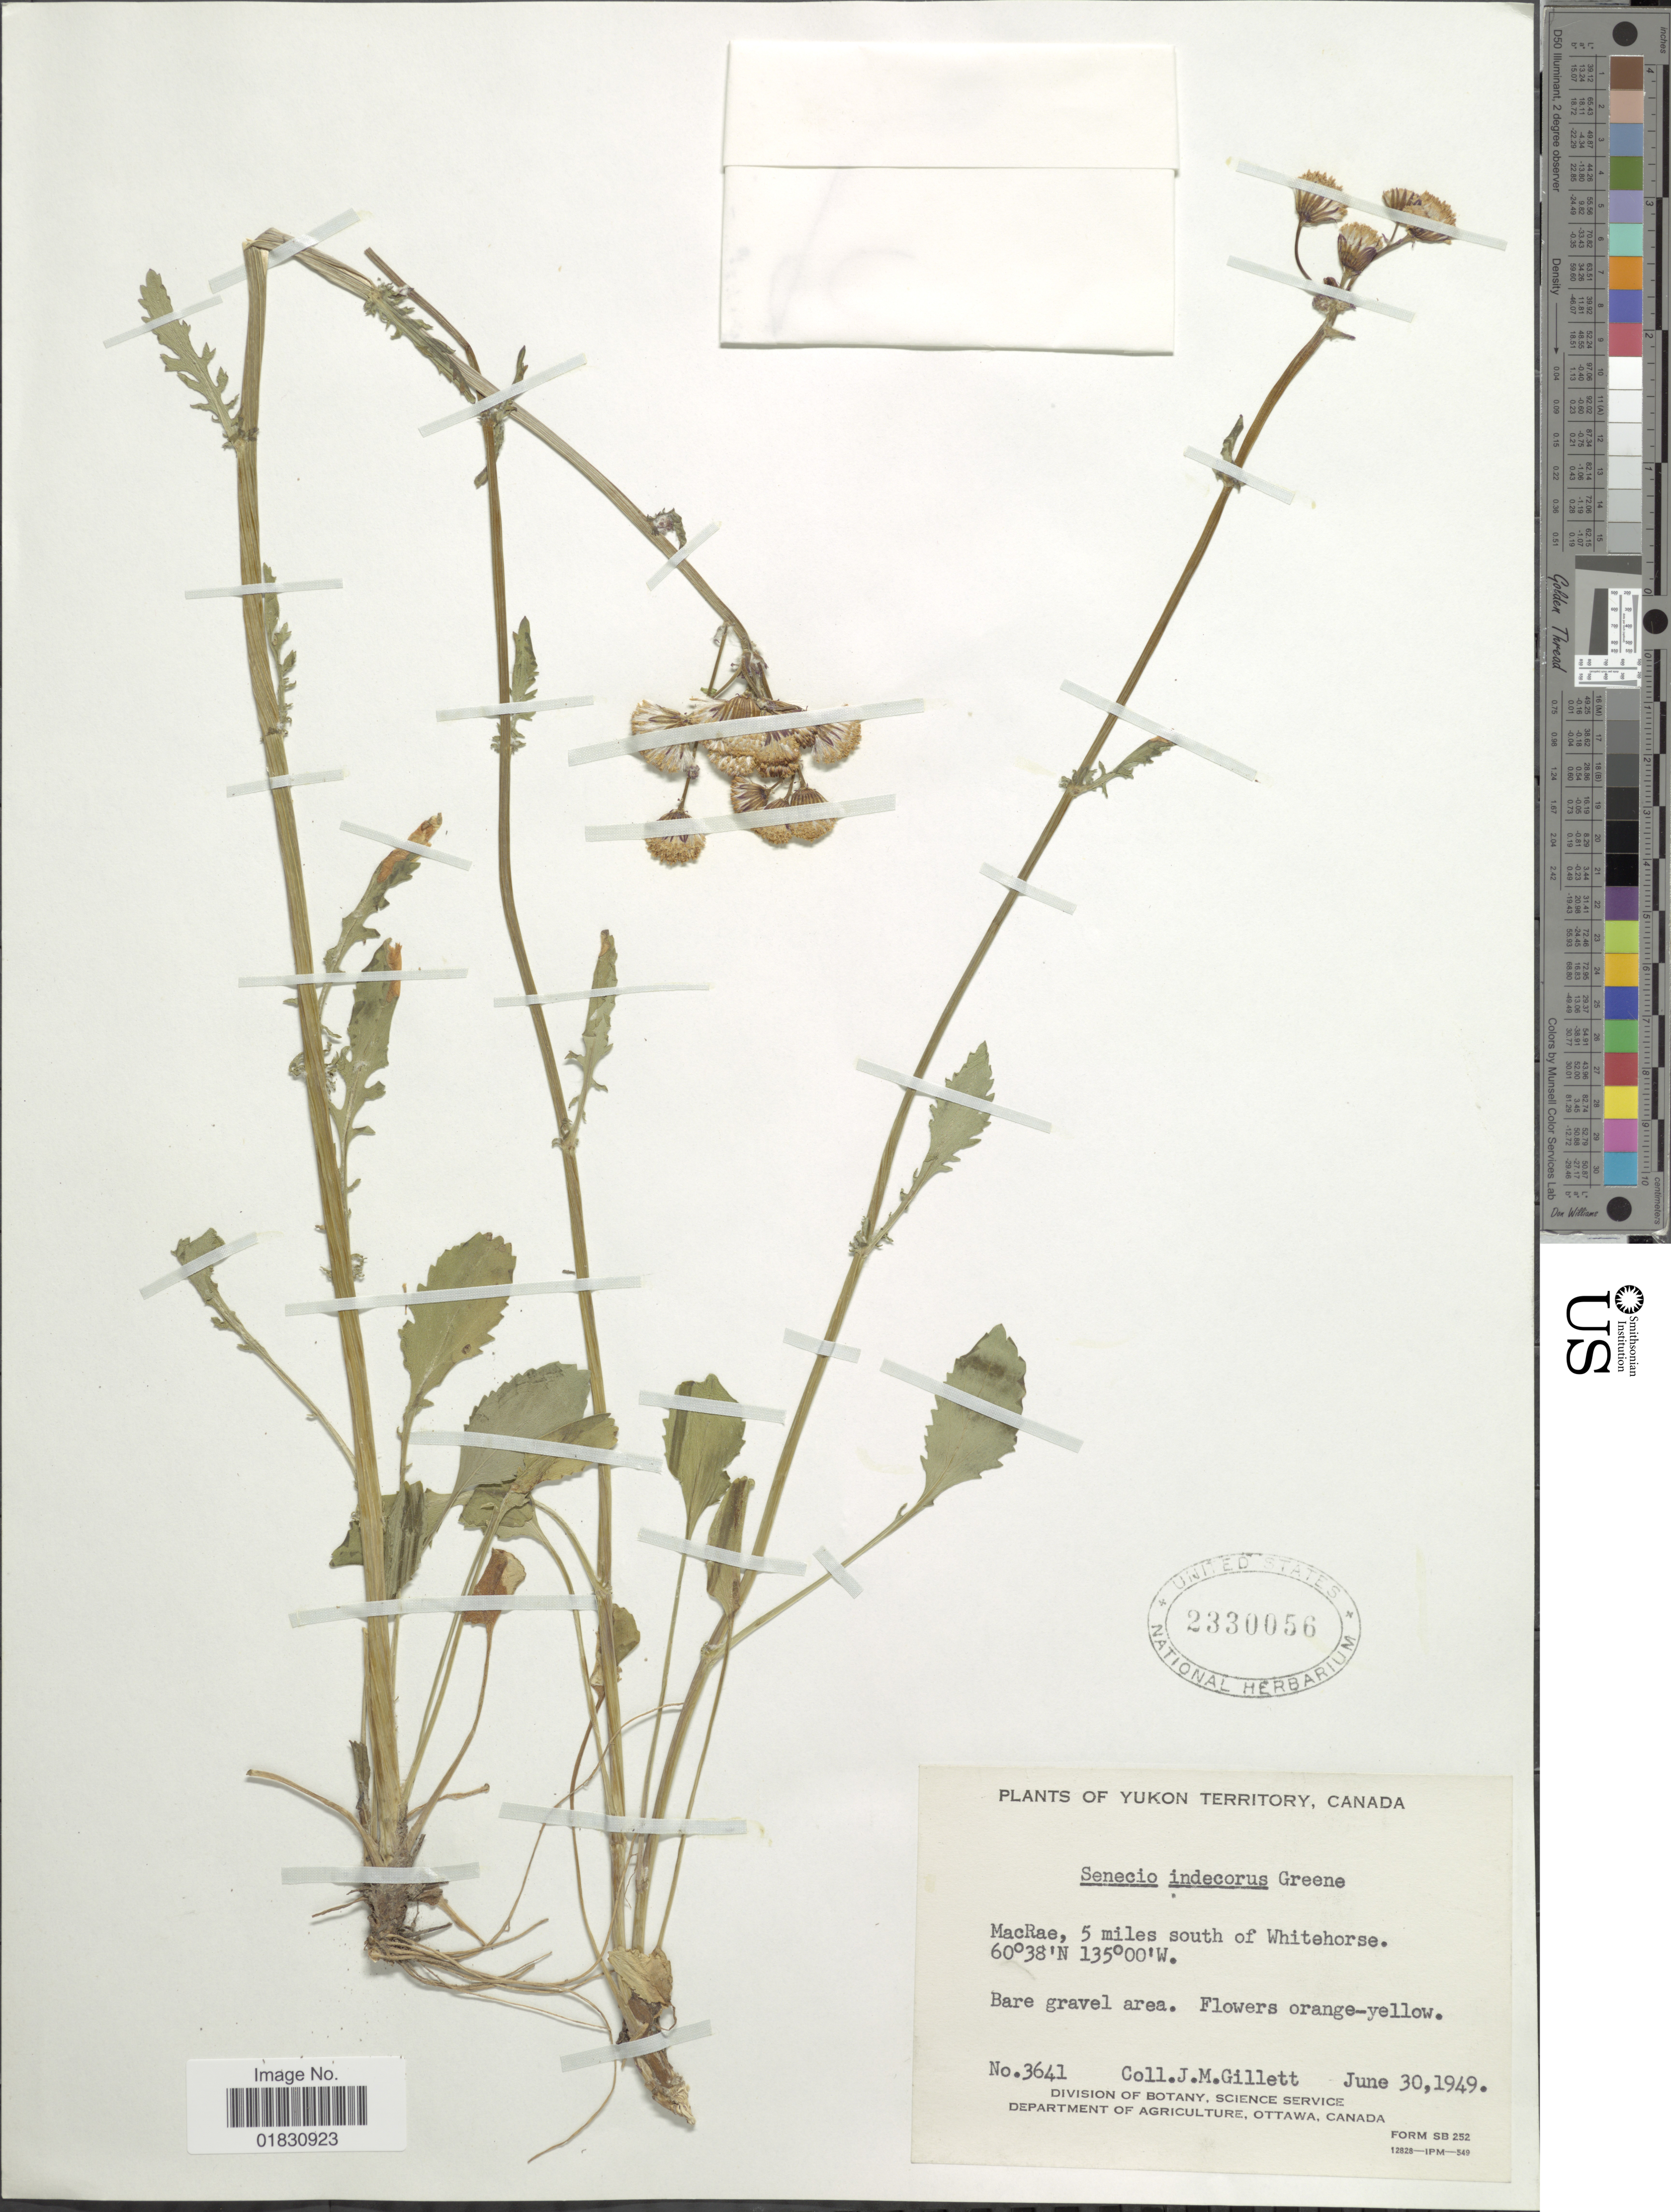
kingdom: Plantae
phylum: Tracheophyta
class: Magnoliopsida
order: Asterales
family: Asteraceae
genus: Packera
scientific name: Packera indecora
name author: (Greene) Á. Löve & D. Löve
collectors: J. M. Gillett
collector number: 3641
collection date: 1949-06-30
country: Canada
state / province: Yukon Territory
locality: MacRae, 5 miles south of Whitehorse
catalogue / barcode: US 2330056